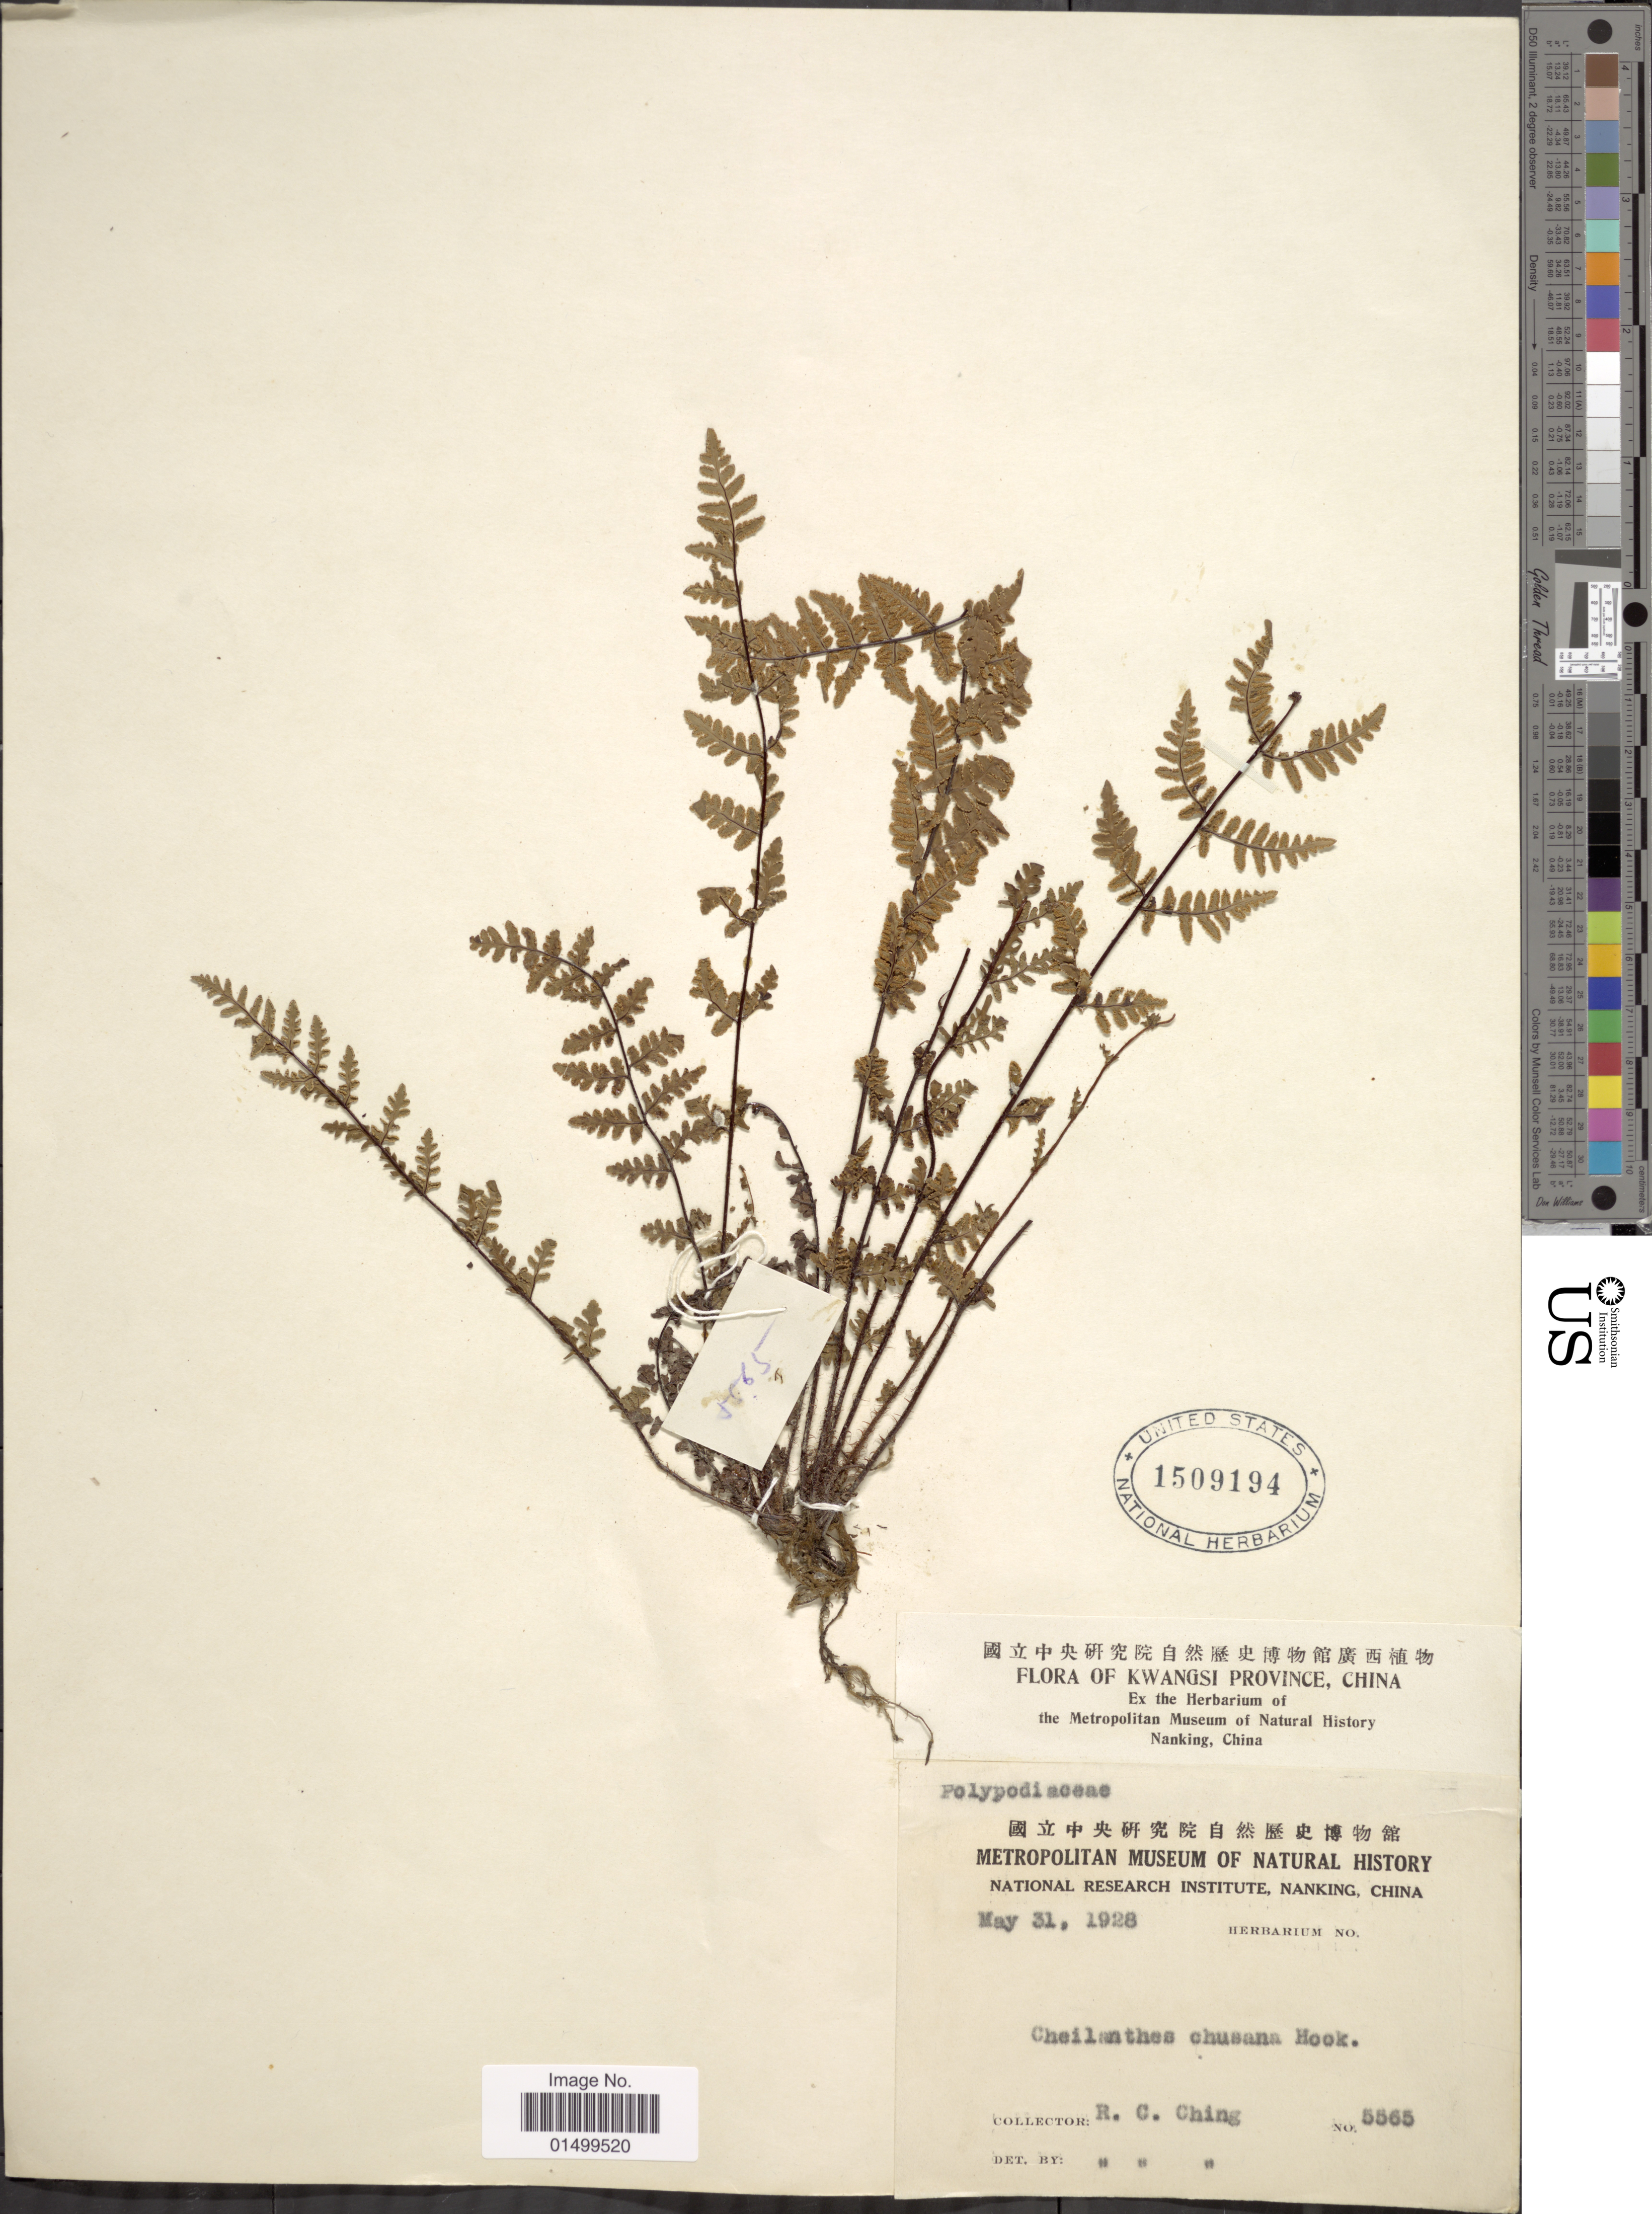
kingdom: Plantae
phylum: Tracheophyta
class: Polypodiopsida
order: Polypodiales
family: Pteridaceae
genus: Cheilanthes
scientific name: Cheilanthes chusana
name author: Hook.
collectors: R. C. Ching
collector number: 5565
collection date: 1928-05-31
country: China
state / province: Guangxi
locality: Kwangsi Province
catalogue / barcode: US 1509194